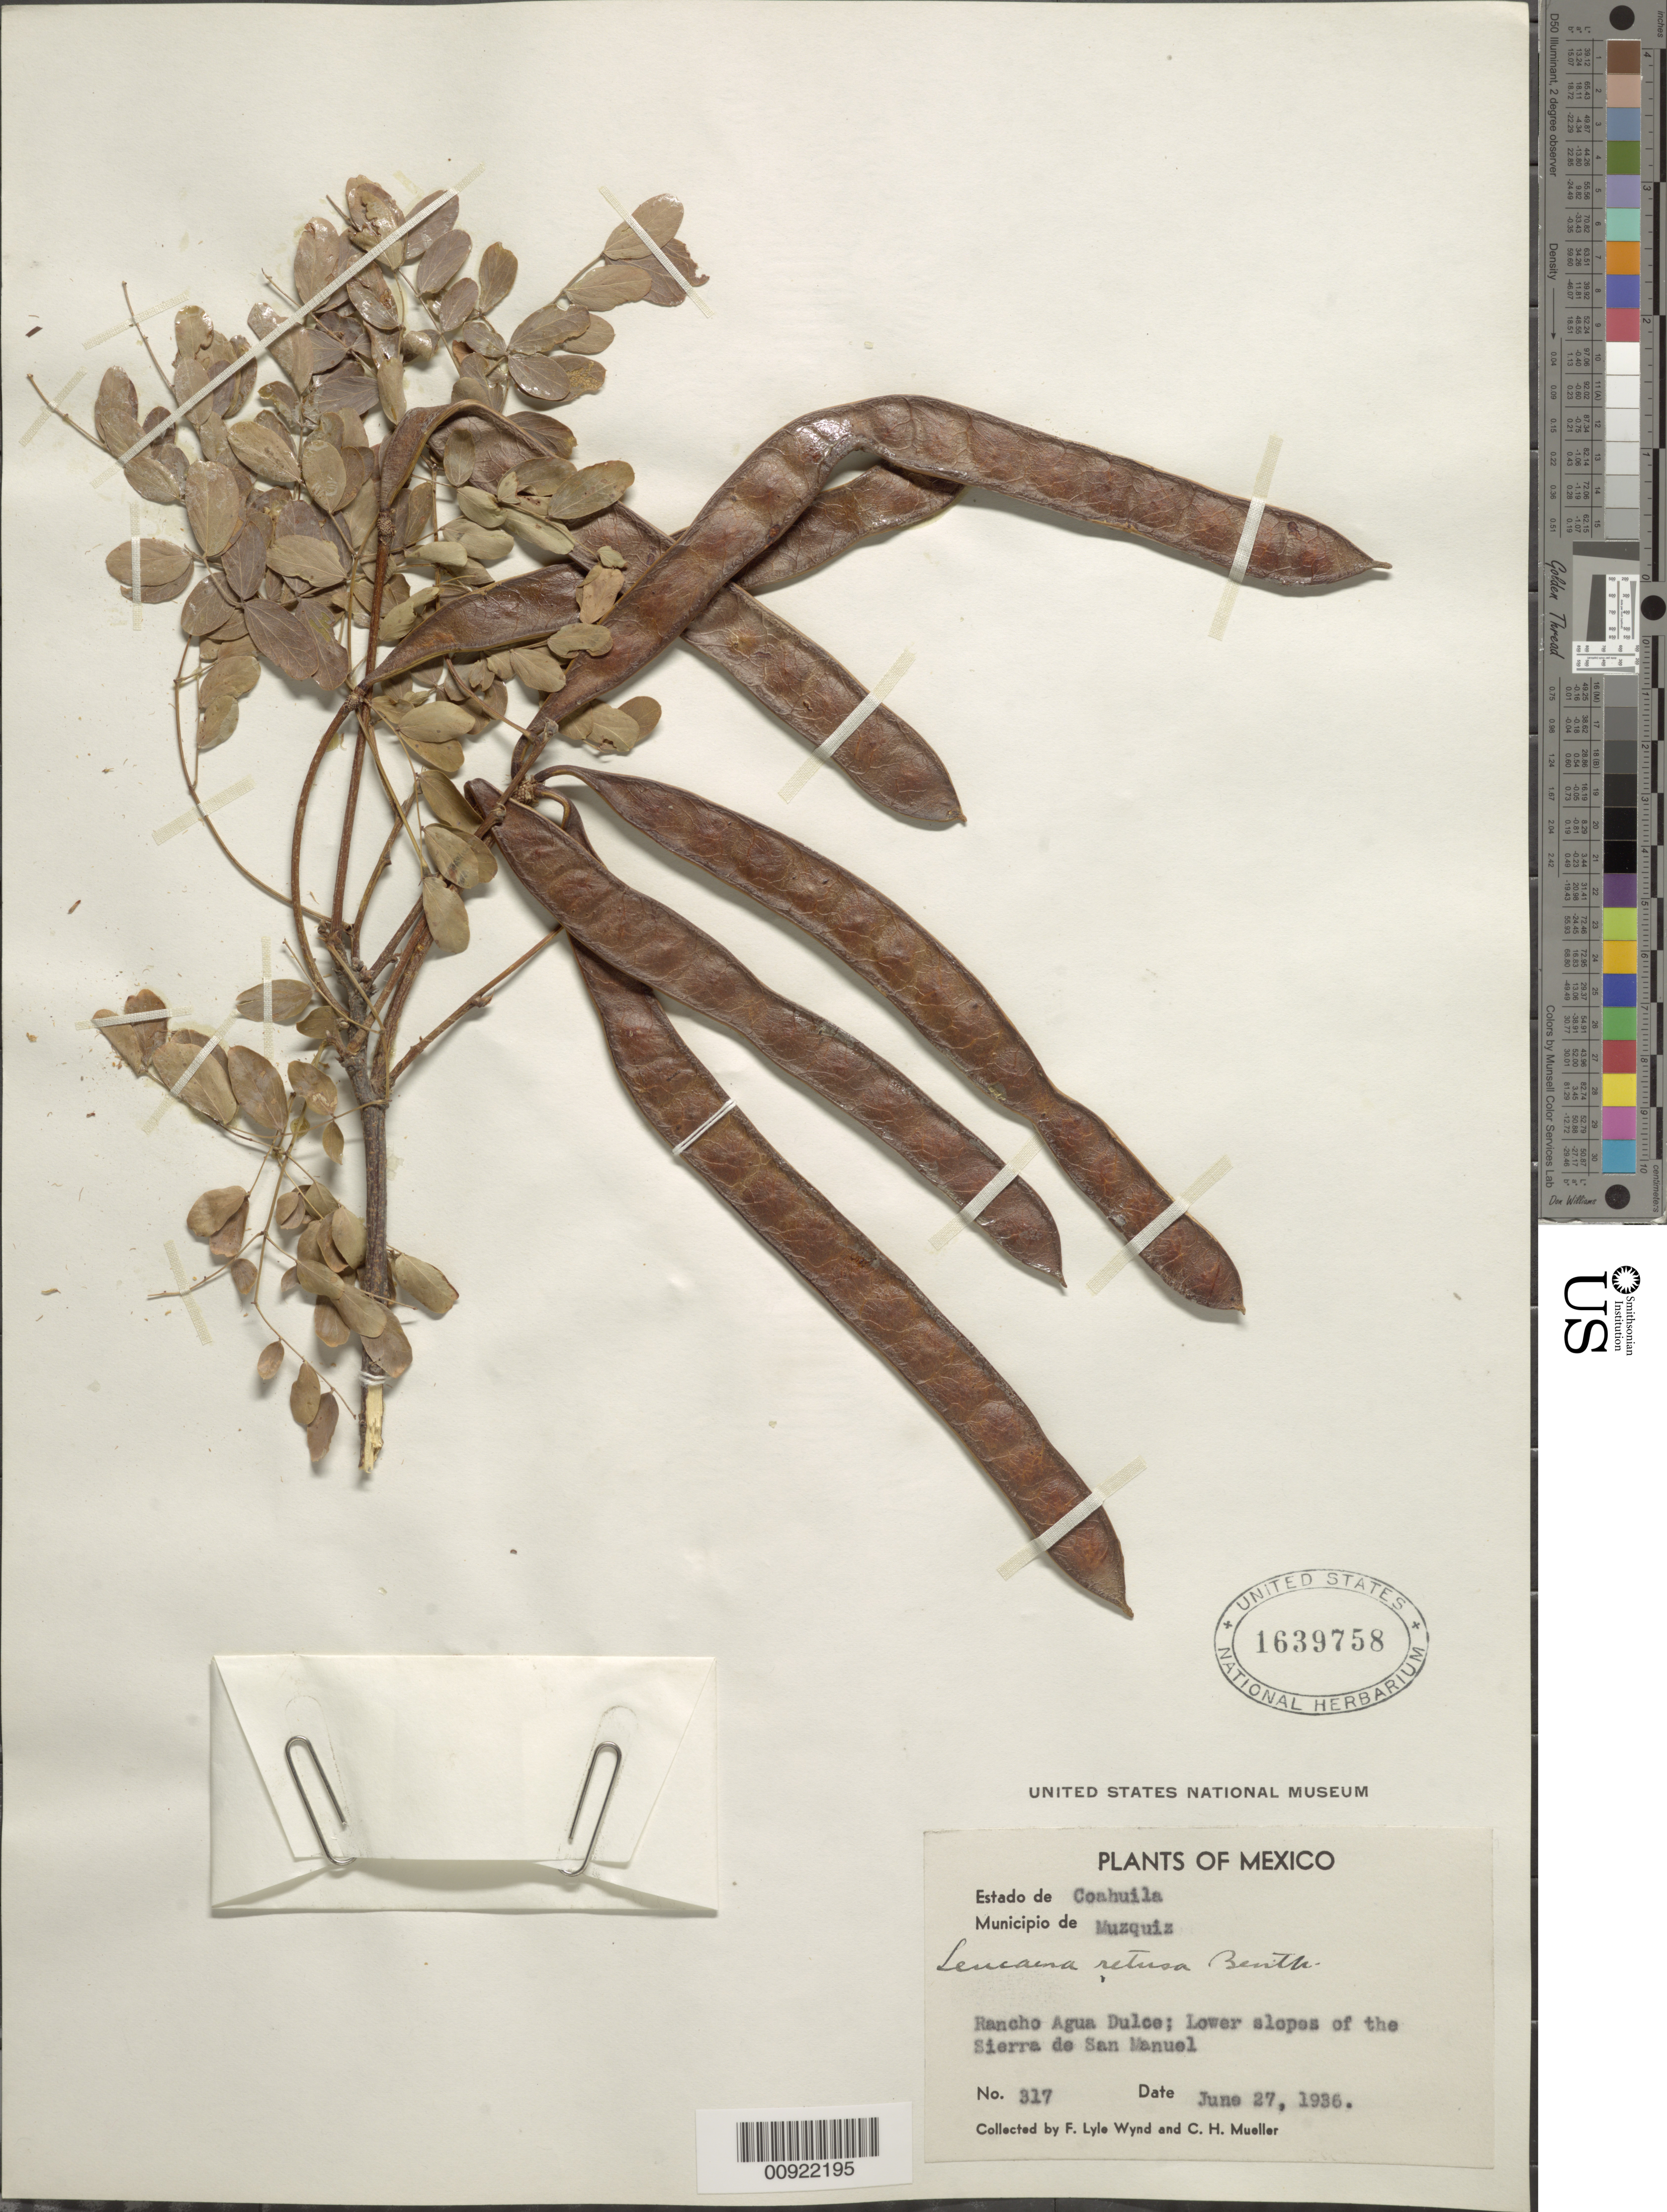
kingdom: Plantae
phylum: Tracheophyta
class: Magnoliopsida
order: Fabales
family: Fabaceae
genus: Leucaena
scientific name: Leucaena retusa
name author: Benth. in A. Gray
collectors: F. L. Wynd & C. H. Mueller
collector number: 317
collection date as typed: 27 Jun 1936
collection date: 1936-06-27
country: Mexico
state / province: Coahuila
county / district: Múzquiz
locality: Estado de Coahuila: Municipio de Múzquiz: Rancho Agua Dulce. Lower slopes of the Sierra de San Manuel.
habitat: Lower slopes of Sierra.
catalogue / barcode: US 1639758